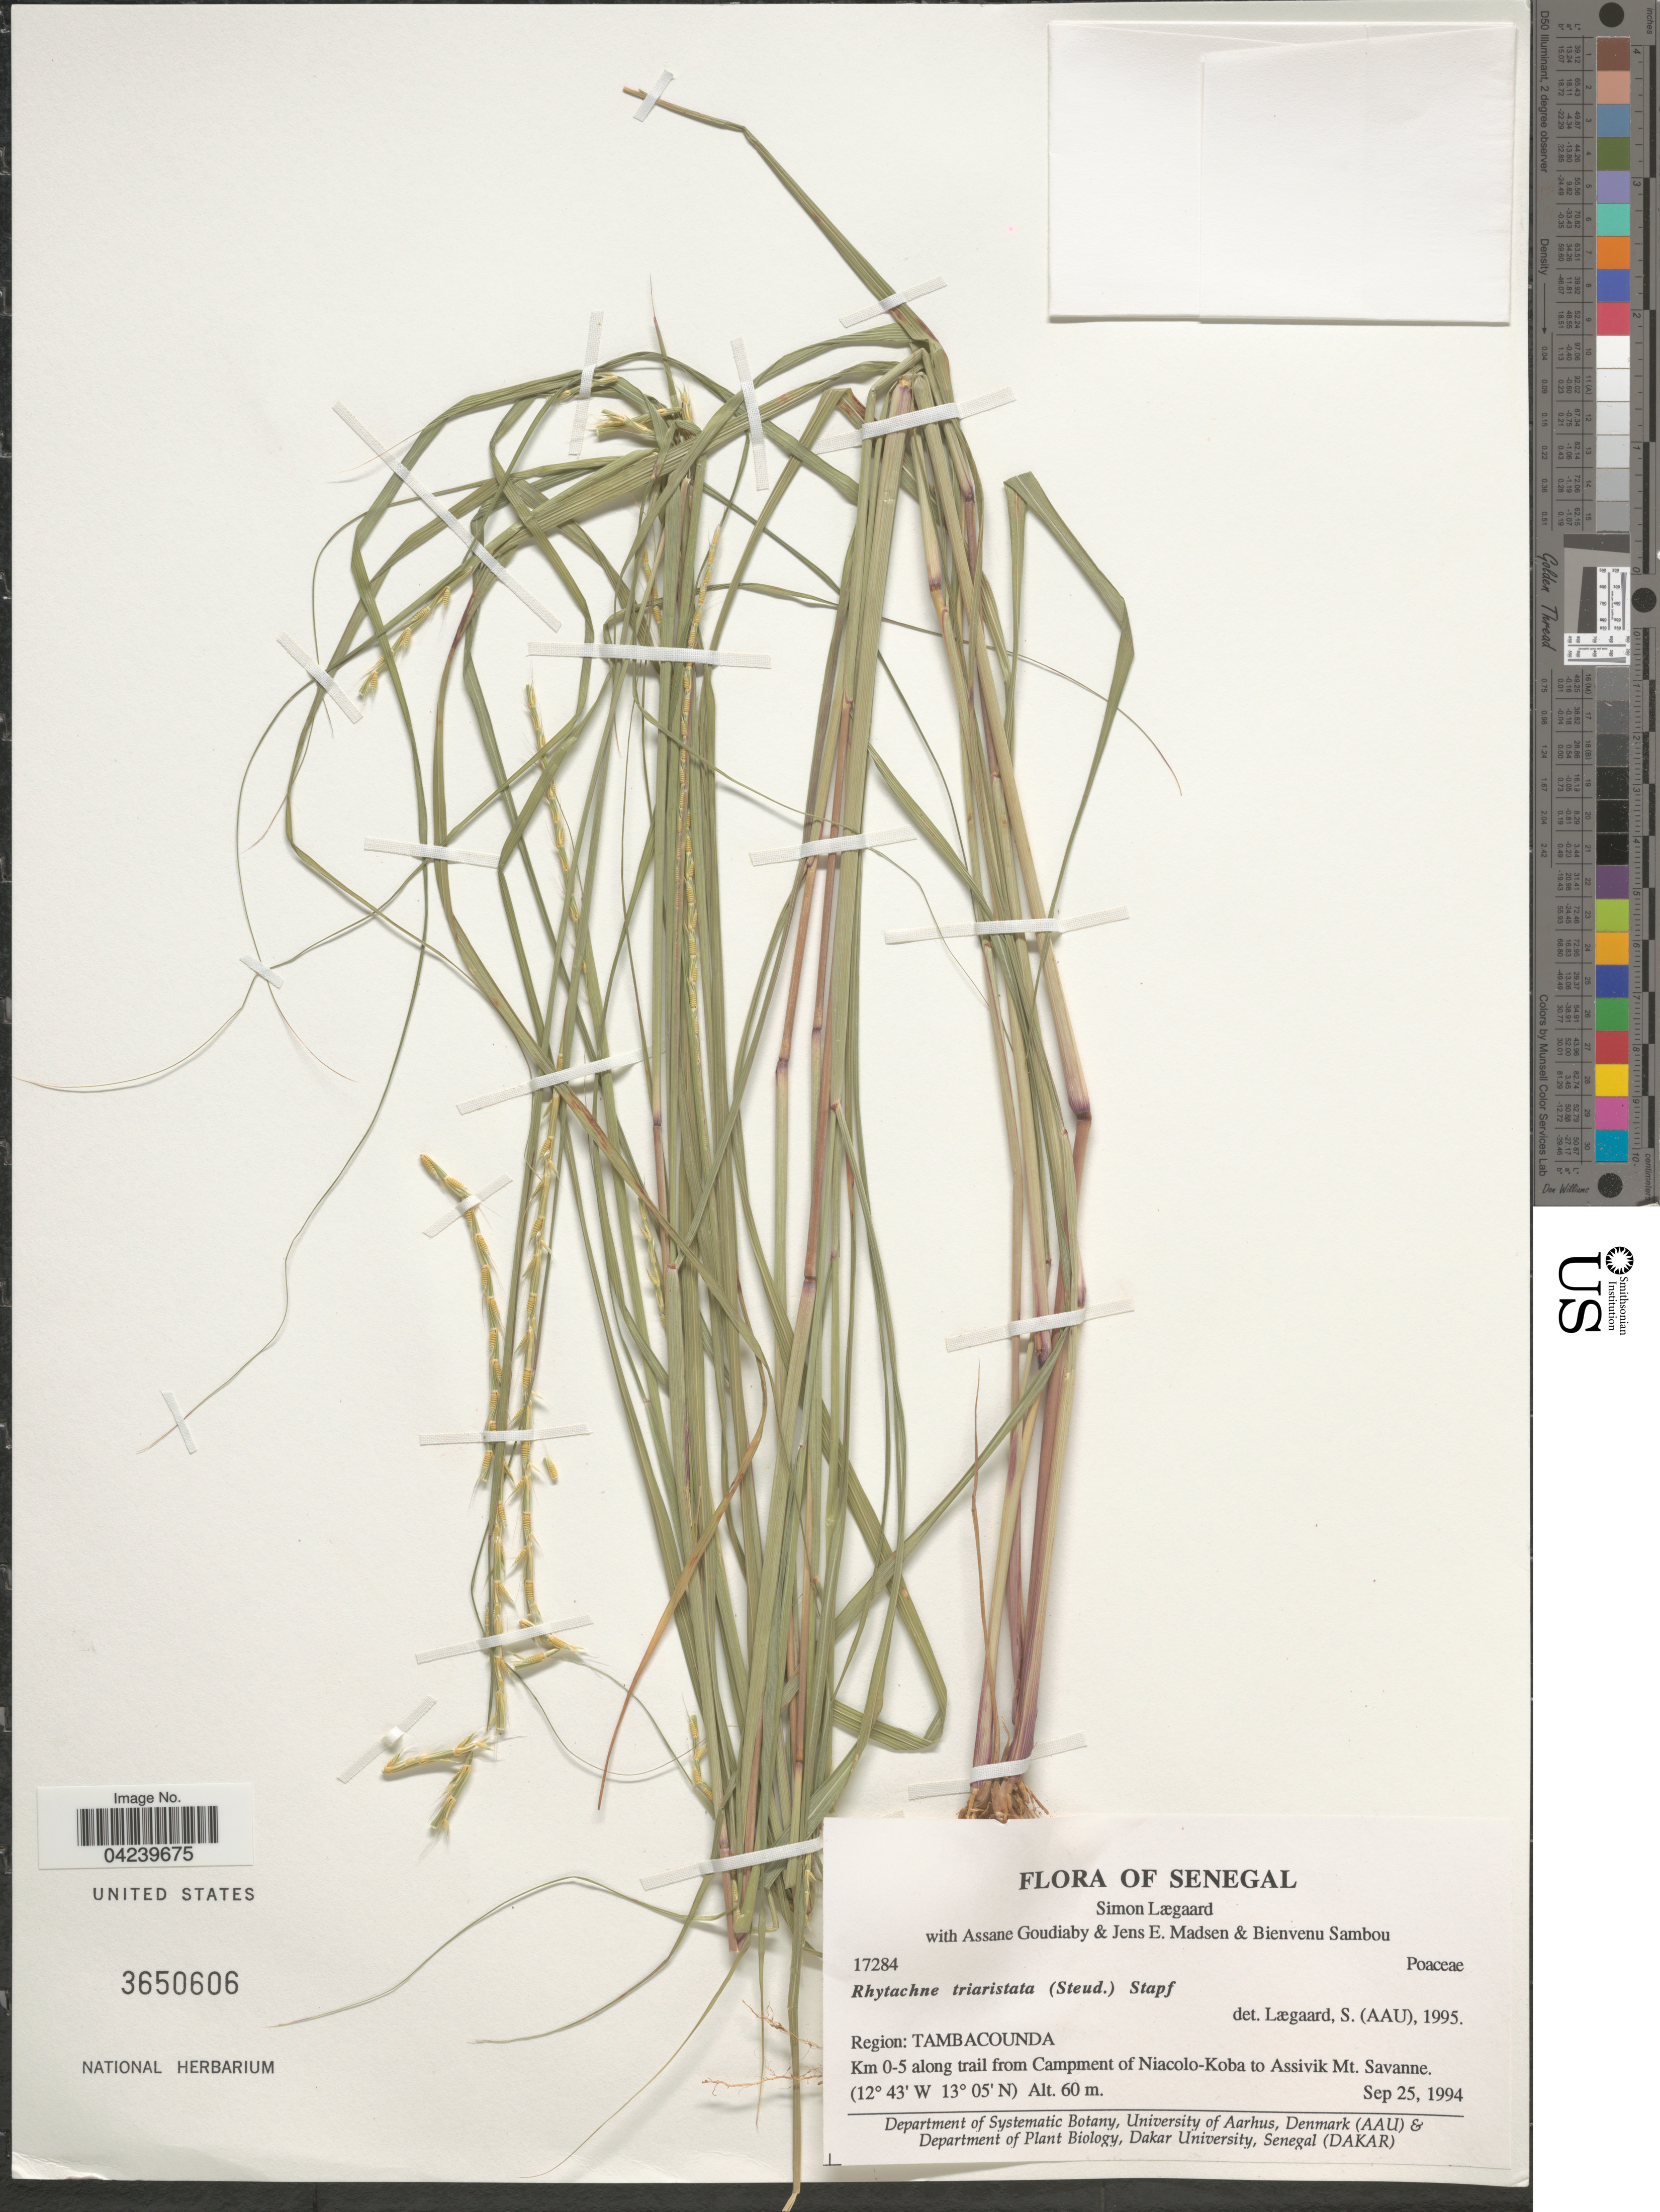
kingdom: Plantae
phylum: Tracheophyta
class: Liliopsida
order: Poales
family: Poaceae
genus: Rhytachne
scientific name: Rhytachne triaristata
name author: Stapf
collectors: S. Lægaard, A. Goudiaby, J. E. Madsen & B. Sambou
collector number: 17284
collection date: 1994-09-25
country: Senegal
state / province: Tambacounda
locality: Region: Tambacounda. Km 0-5 along trail from Campment of Niacolo-Koba to Assivik Mt. Savanne.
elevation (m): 60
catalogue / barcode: US 3650606